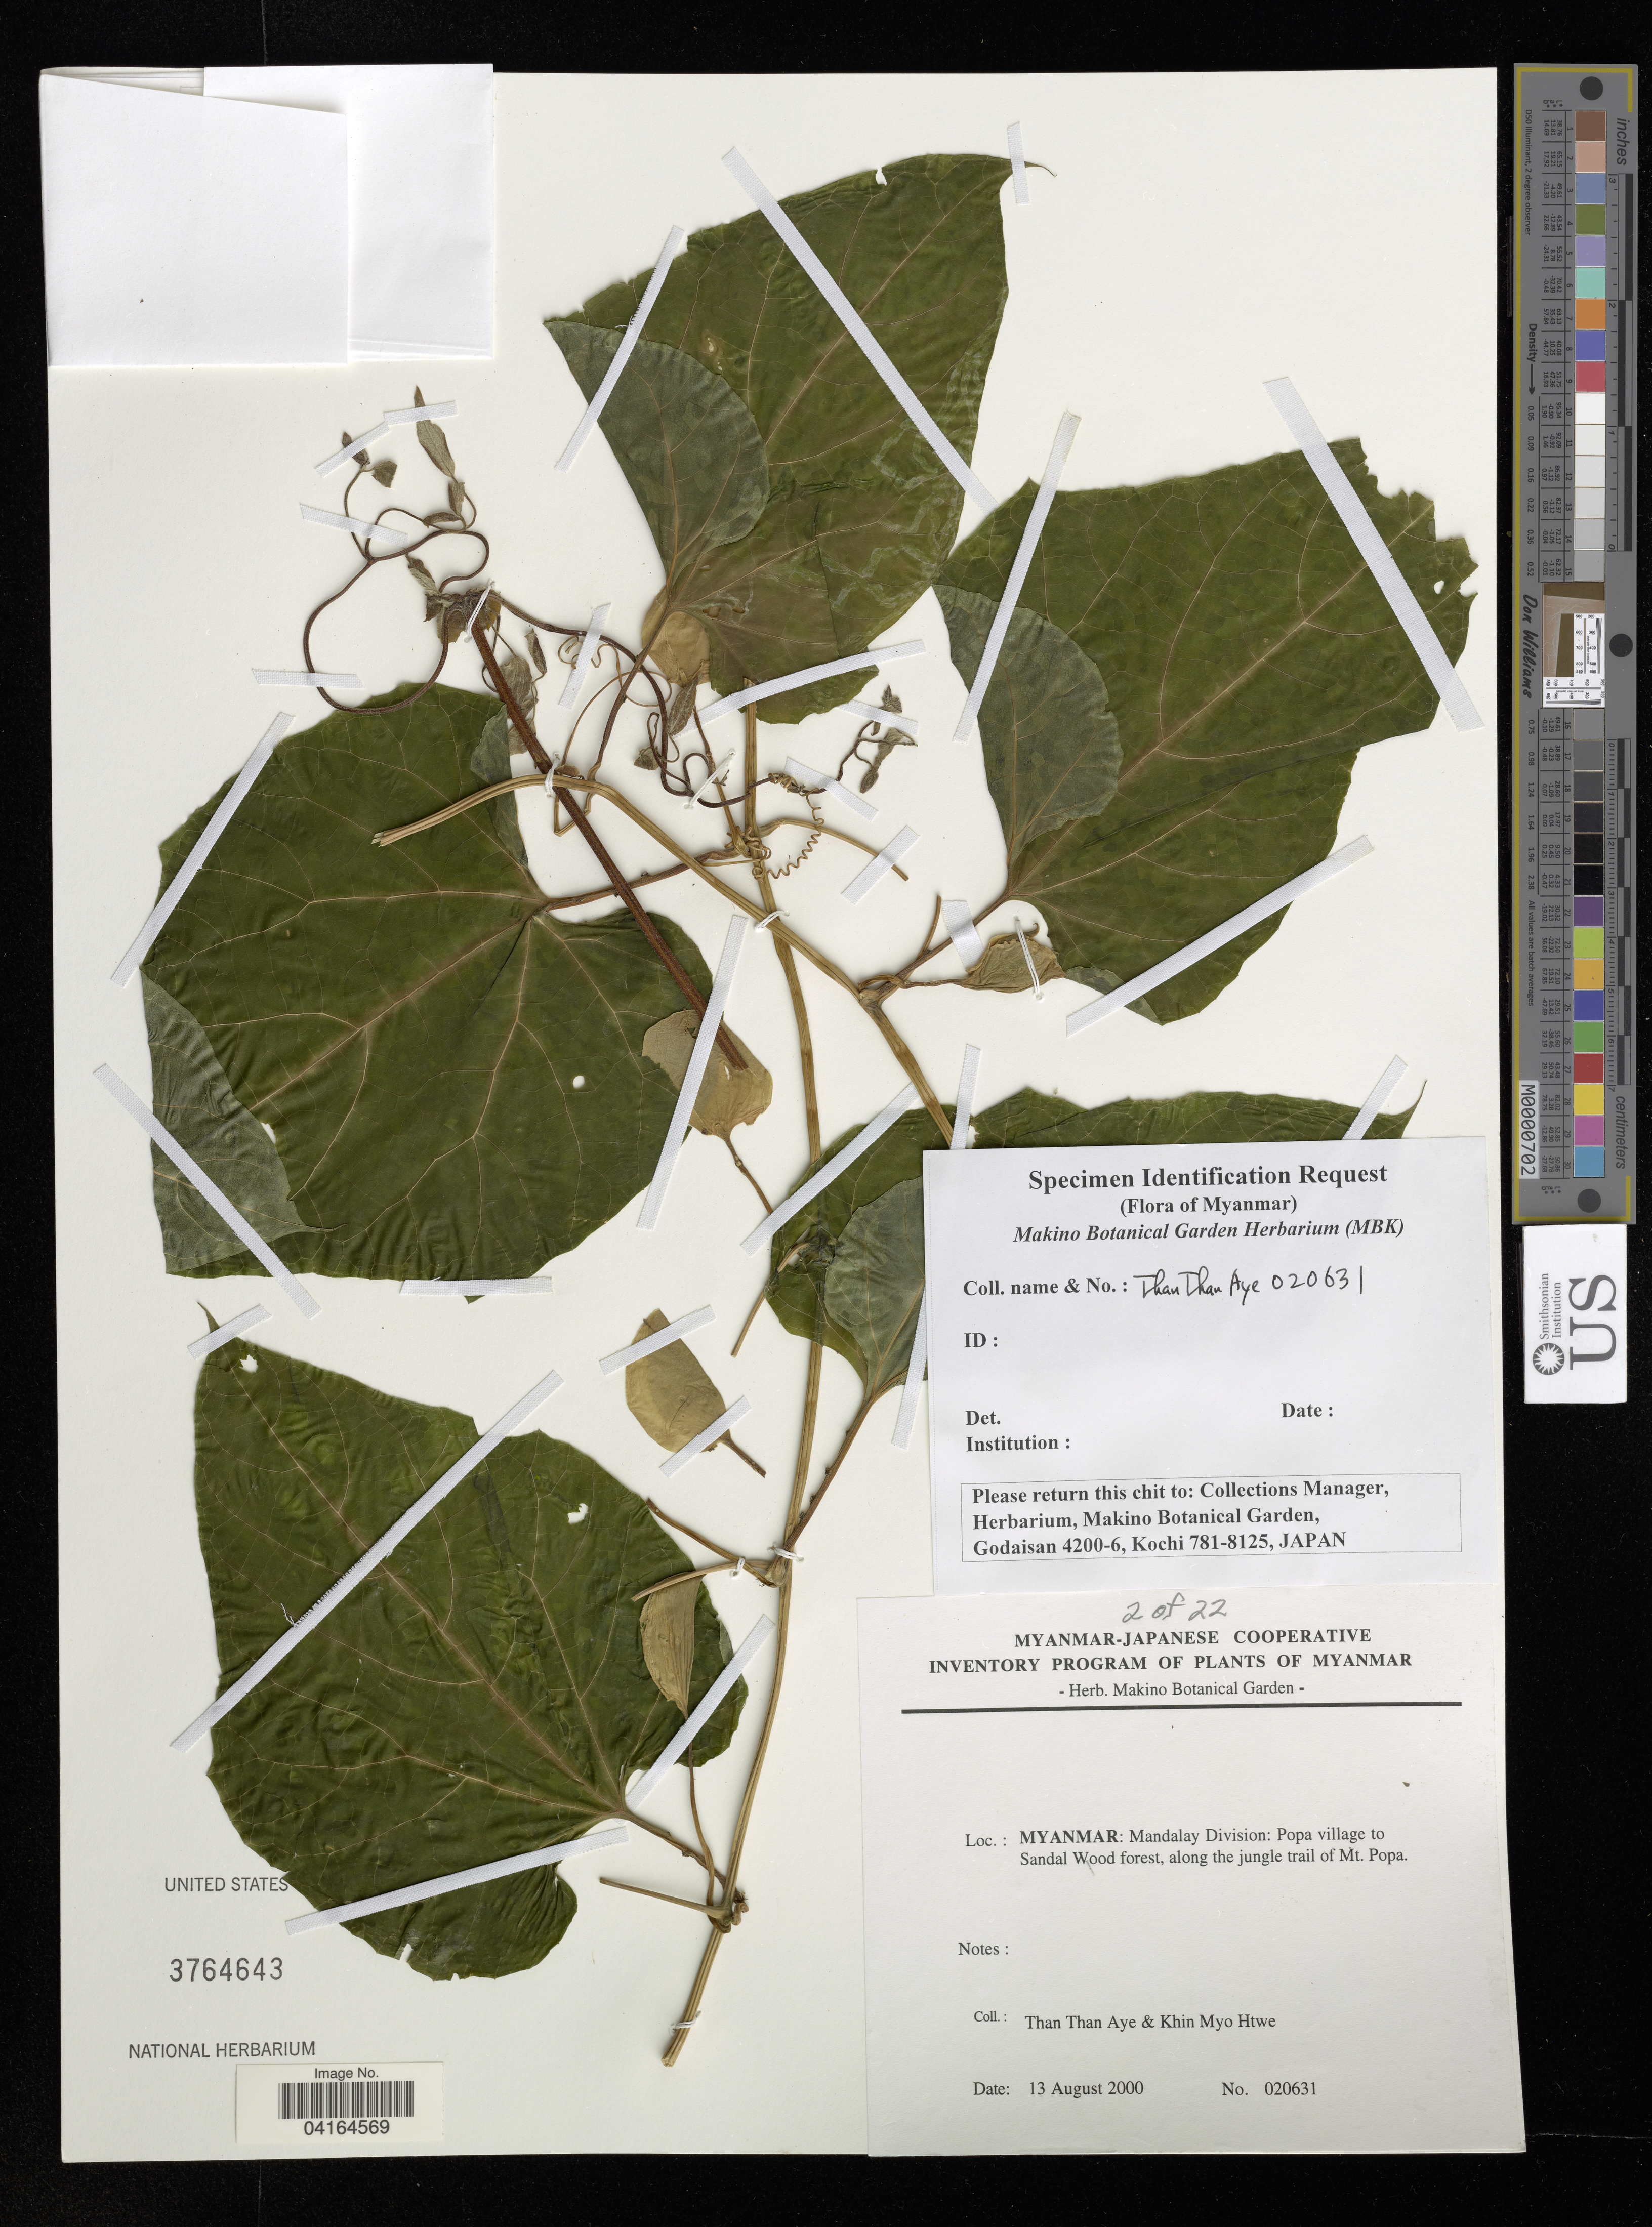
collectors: T. Aye & K. Htwe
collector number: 020631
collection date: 2000-08-13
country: Myanmar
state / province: Mandalay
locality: Mandalay Division: Popa village to Sandal Wood forest, along the jungle trail of Mt. Popa.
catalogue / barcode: US 3764643